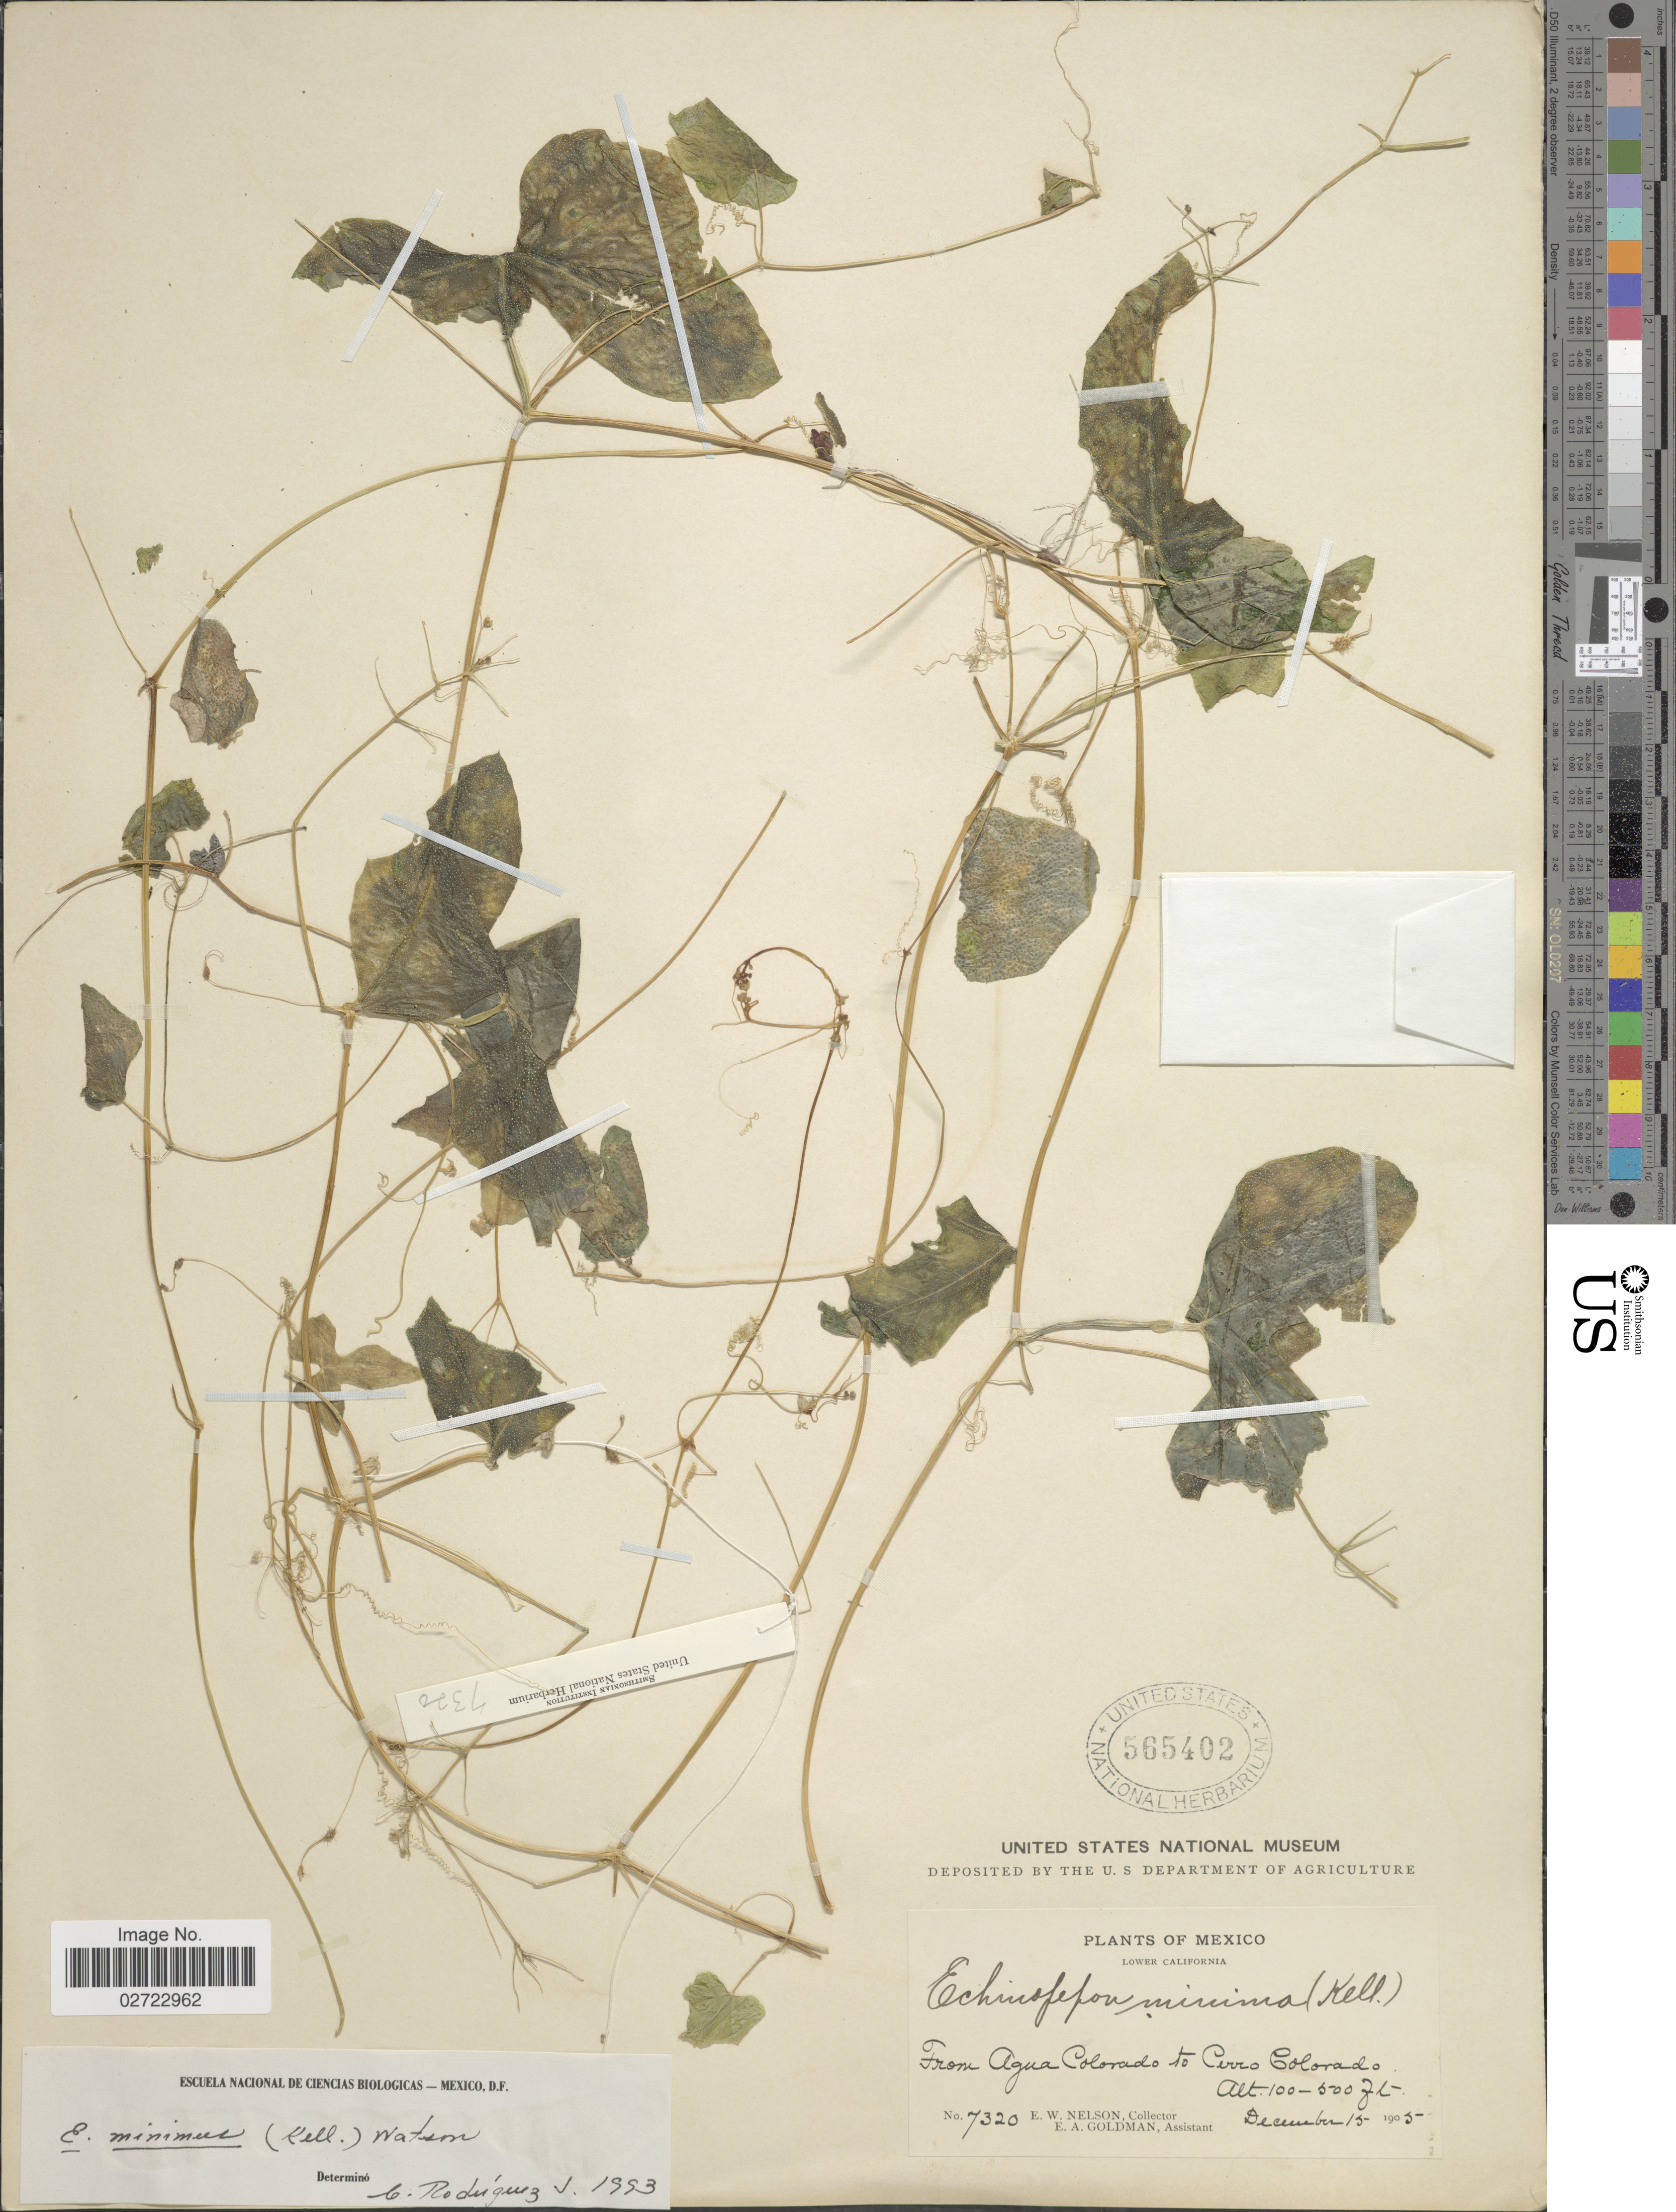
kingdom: Plantae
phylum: Tracheophyta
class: Magnoliopsida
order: Cucurbitales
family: Cucurbitaceae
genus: Echinopepon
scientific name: Echinopepon minimus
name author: (Kellogg) S. Watson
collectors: E. W. Nelson & E. A. Goldman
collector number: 7320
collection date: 1905-12-15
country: Mexico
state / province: Baja California Norte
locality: Lower California, From Agua Colorado to Cerro Colorado.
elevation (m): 30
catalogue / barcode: US 565402